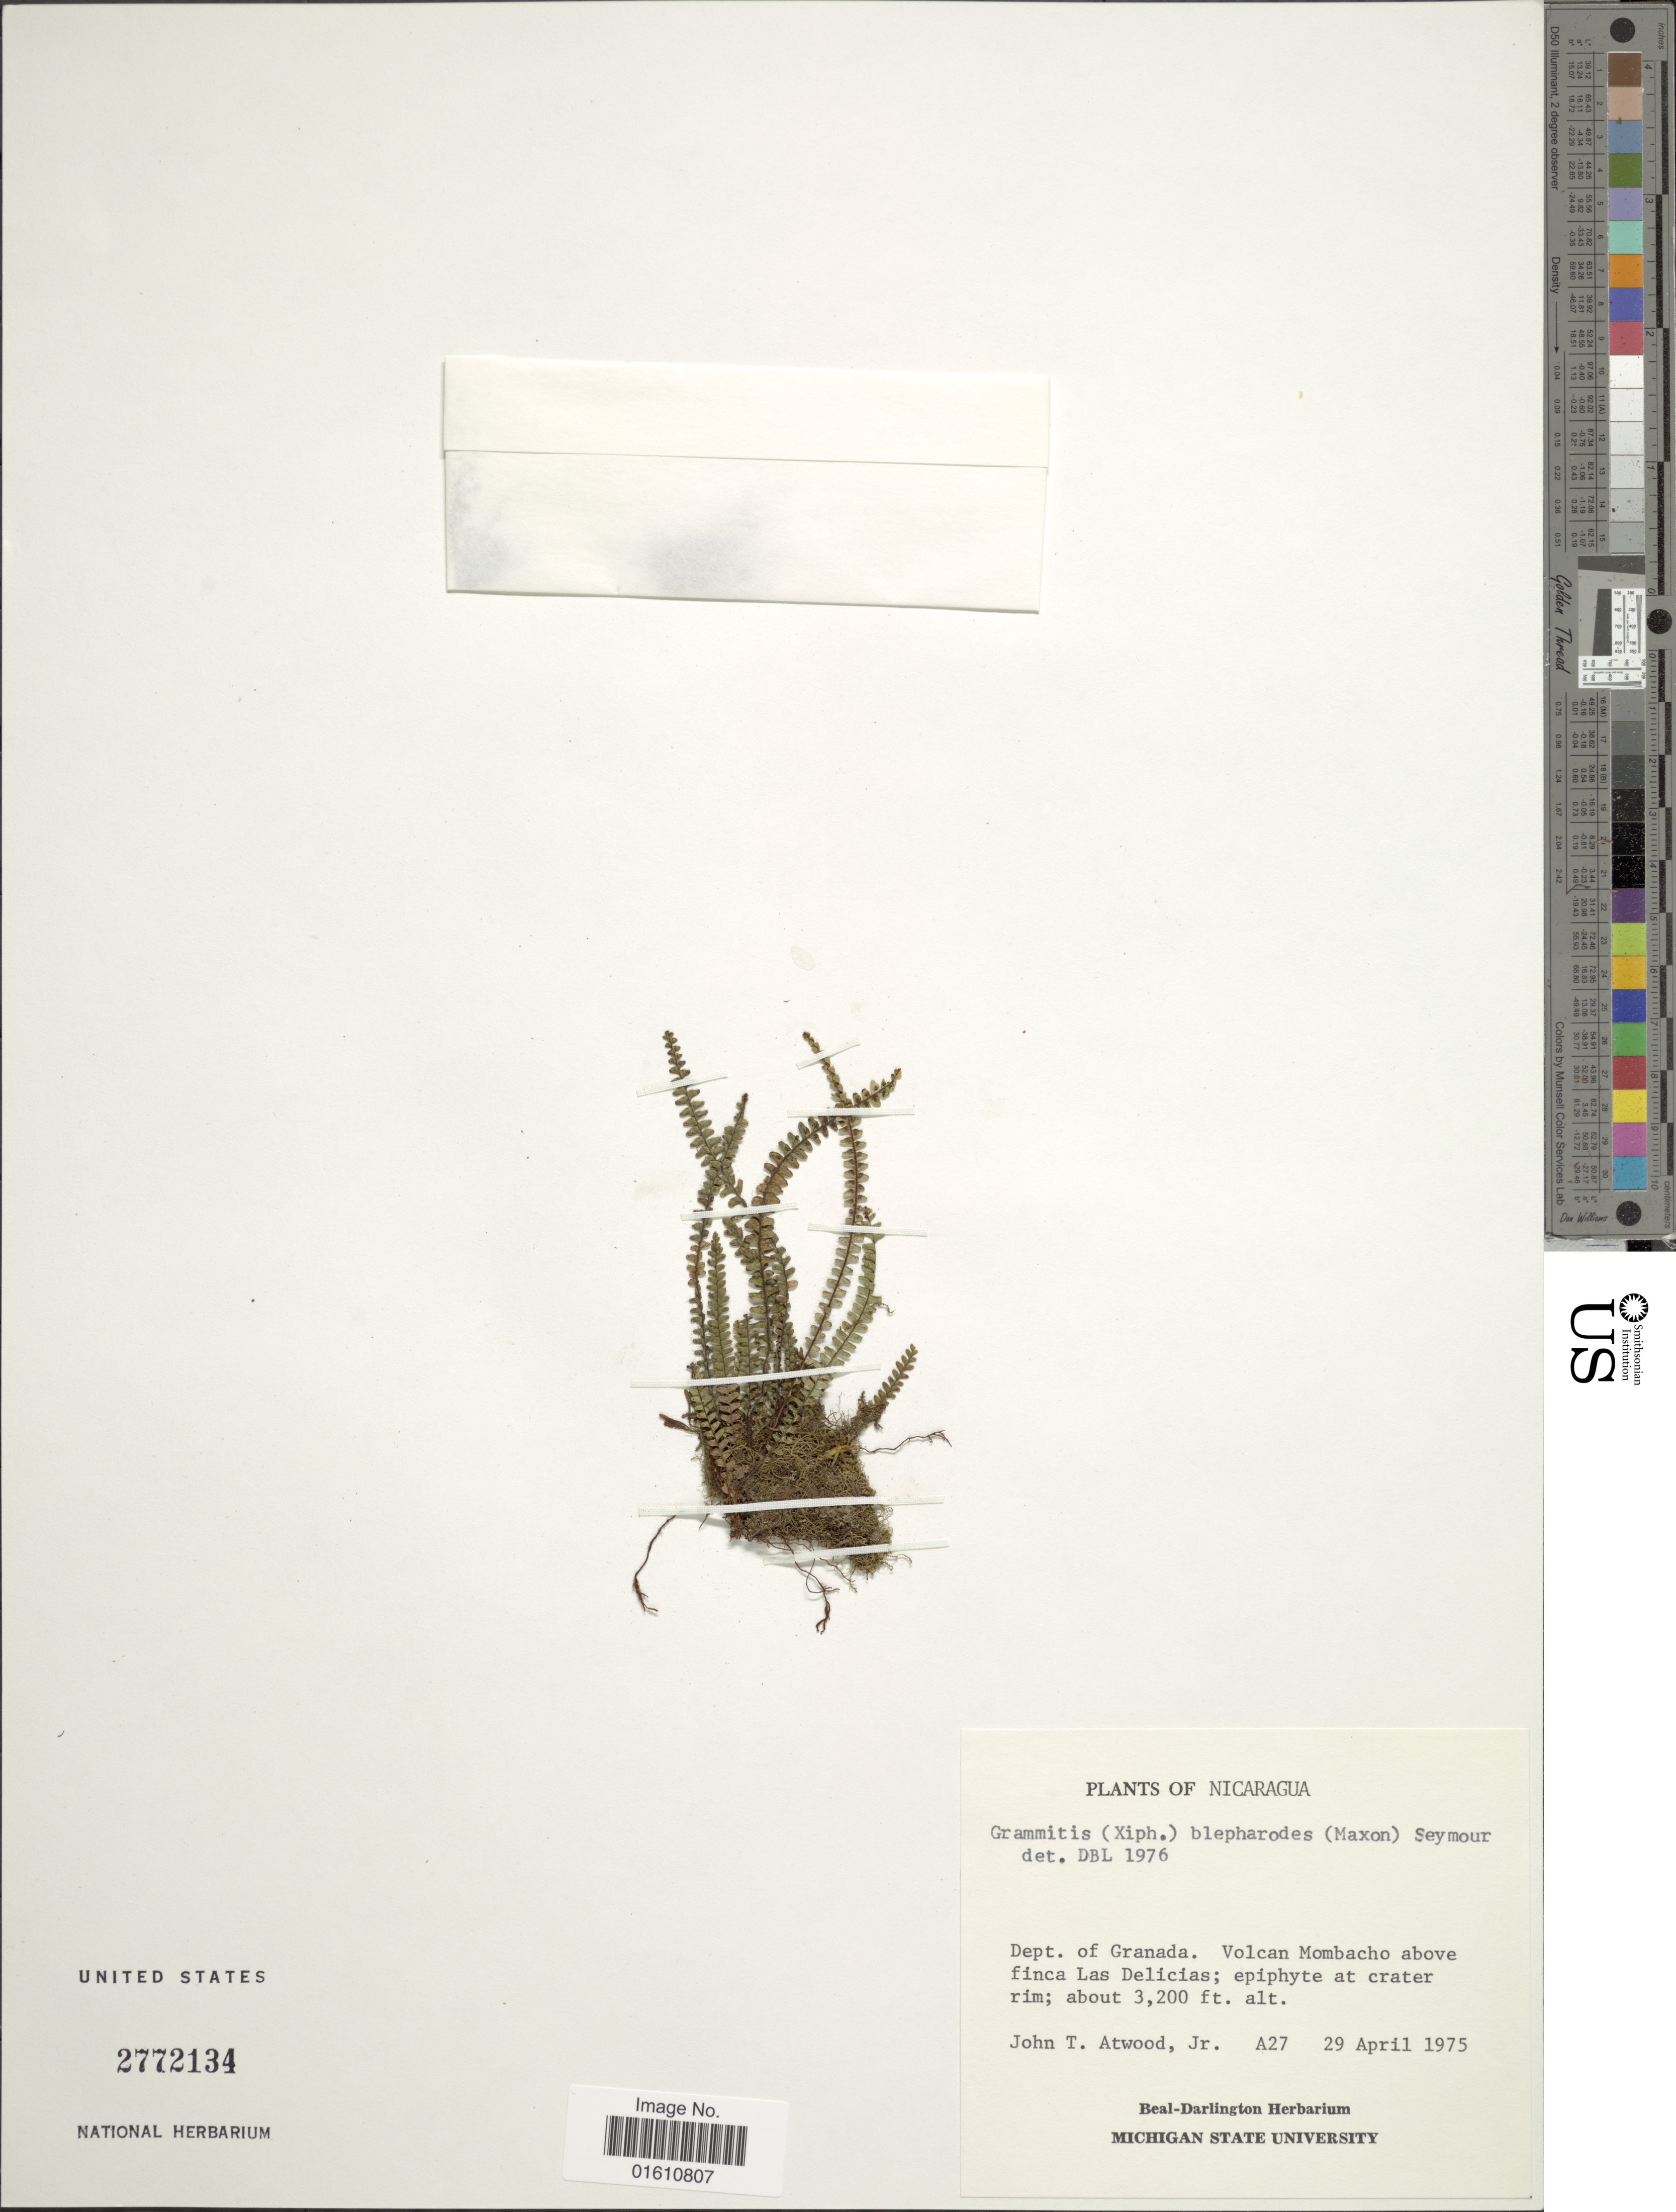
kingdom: Plantae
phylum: Tracheophyta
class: Polypodiopsida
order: Polypodiales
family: Polypodiaceae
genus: Moranopteris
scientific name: Moranopteris taenifolia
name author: (Jenman) R. Y. Hirai & J. Prado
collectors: J. T. Atwood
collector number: A27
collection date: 1975-04-29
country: Nicaragua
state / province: Granada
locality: Dept. of Granada, Volcan Mombacho above finca Las Delicias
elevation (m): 975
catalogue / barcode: US 2772134